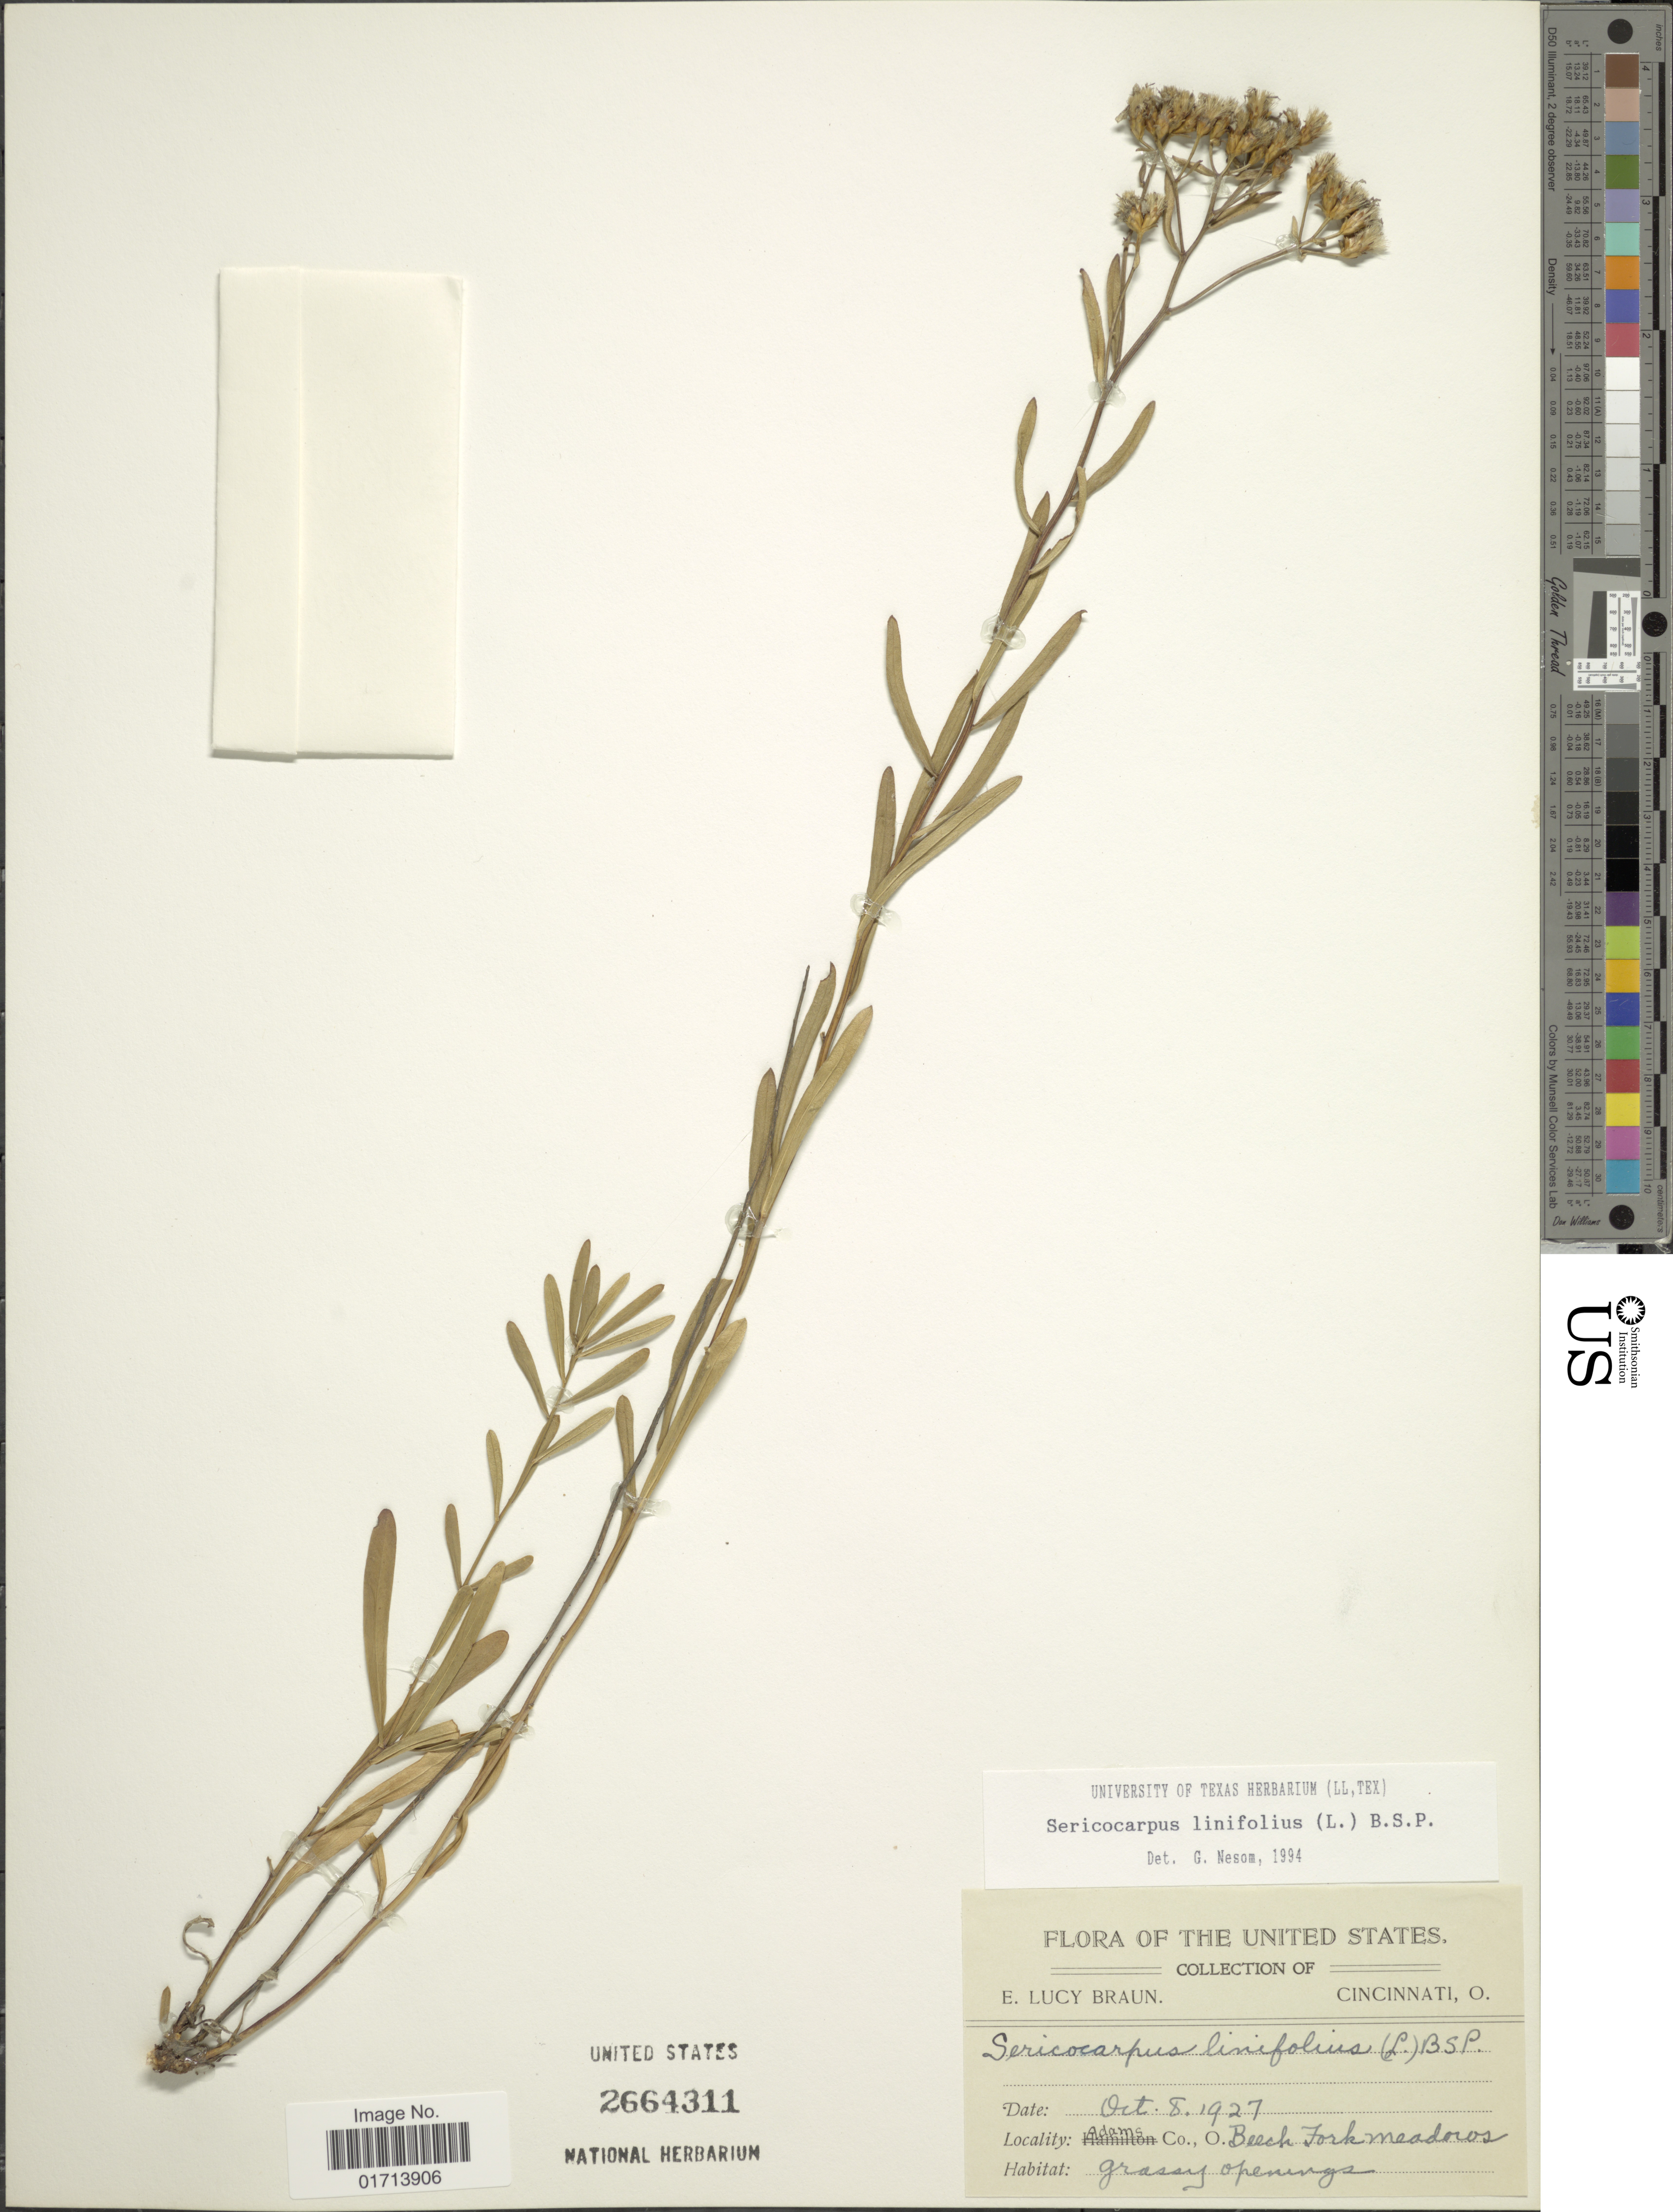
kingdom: Plantae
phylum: Tracheophyta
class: Magnoliopsida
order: Asterales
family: Asteraceae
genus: Sericocarpus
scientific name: Sericocarpus linifolius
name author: (L.) Britton, Stearns & Poggenb.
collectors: E. L. Braun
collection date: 1927-10-08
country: United States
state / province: Ohio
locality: Adams Co.,O, beech Fork meadoros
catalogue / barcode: US 2664311